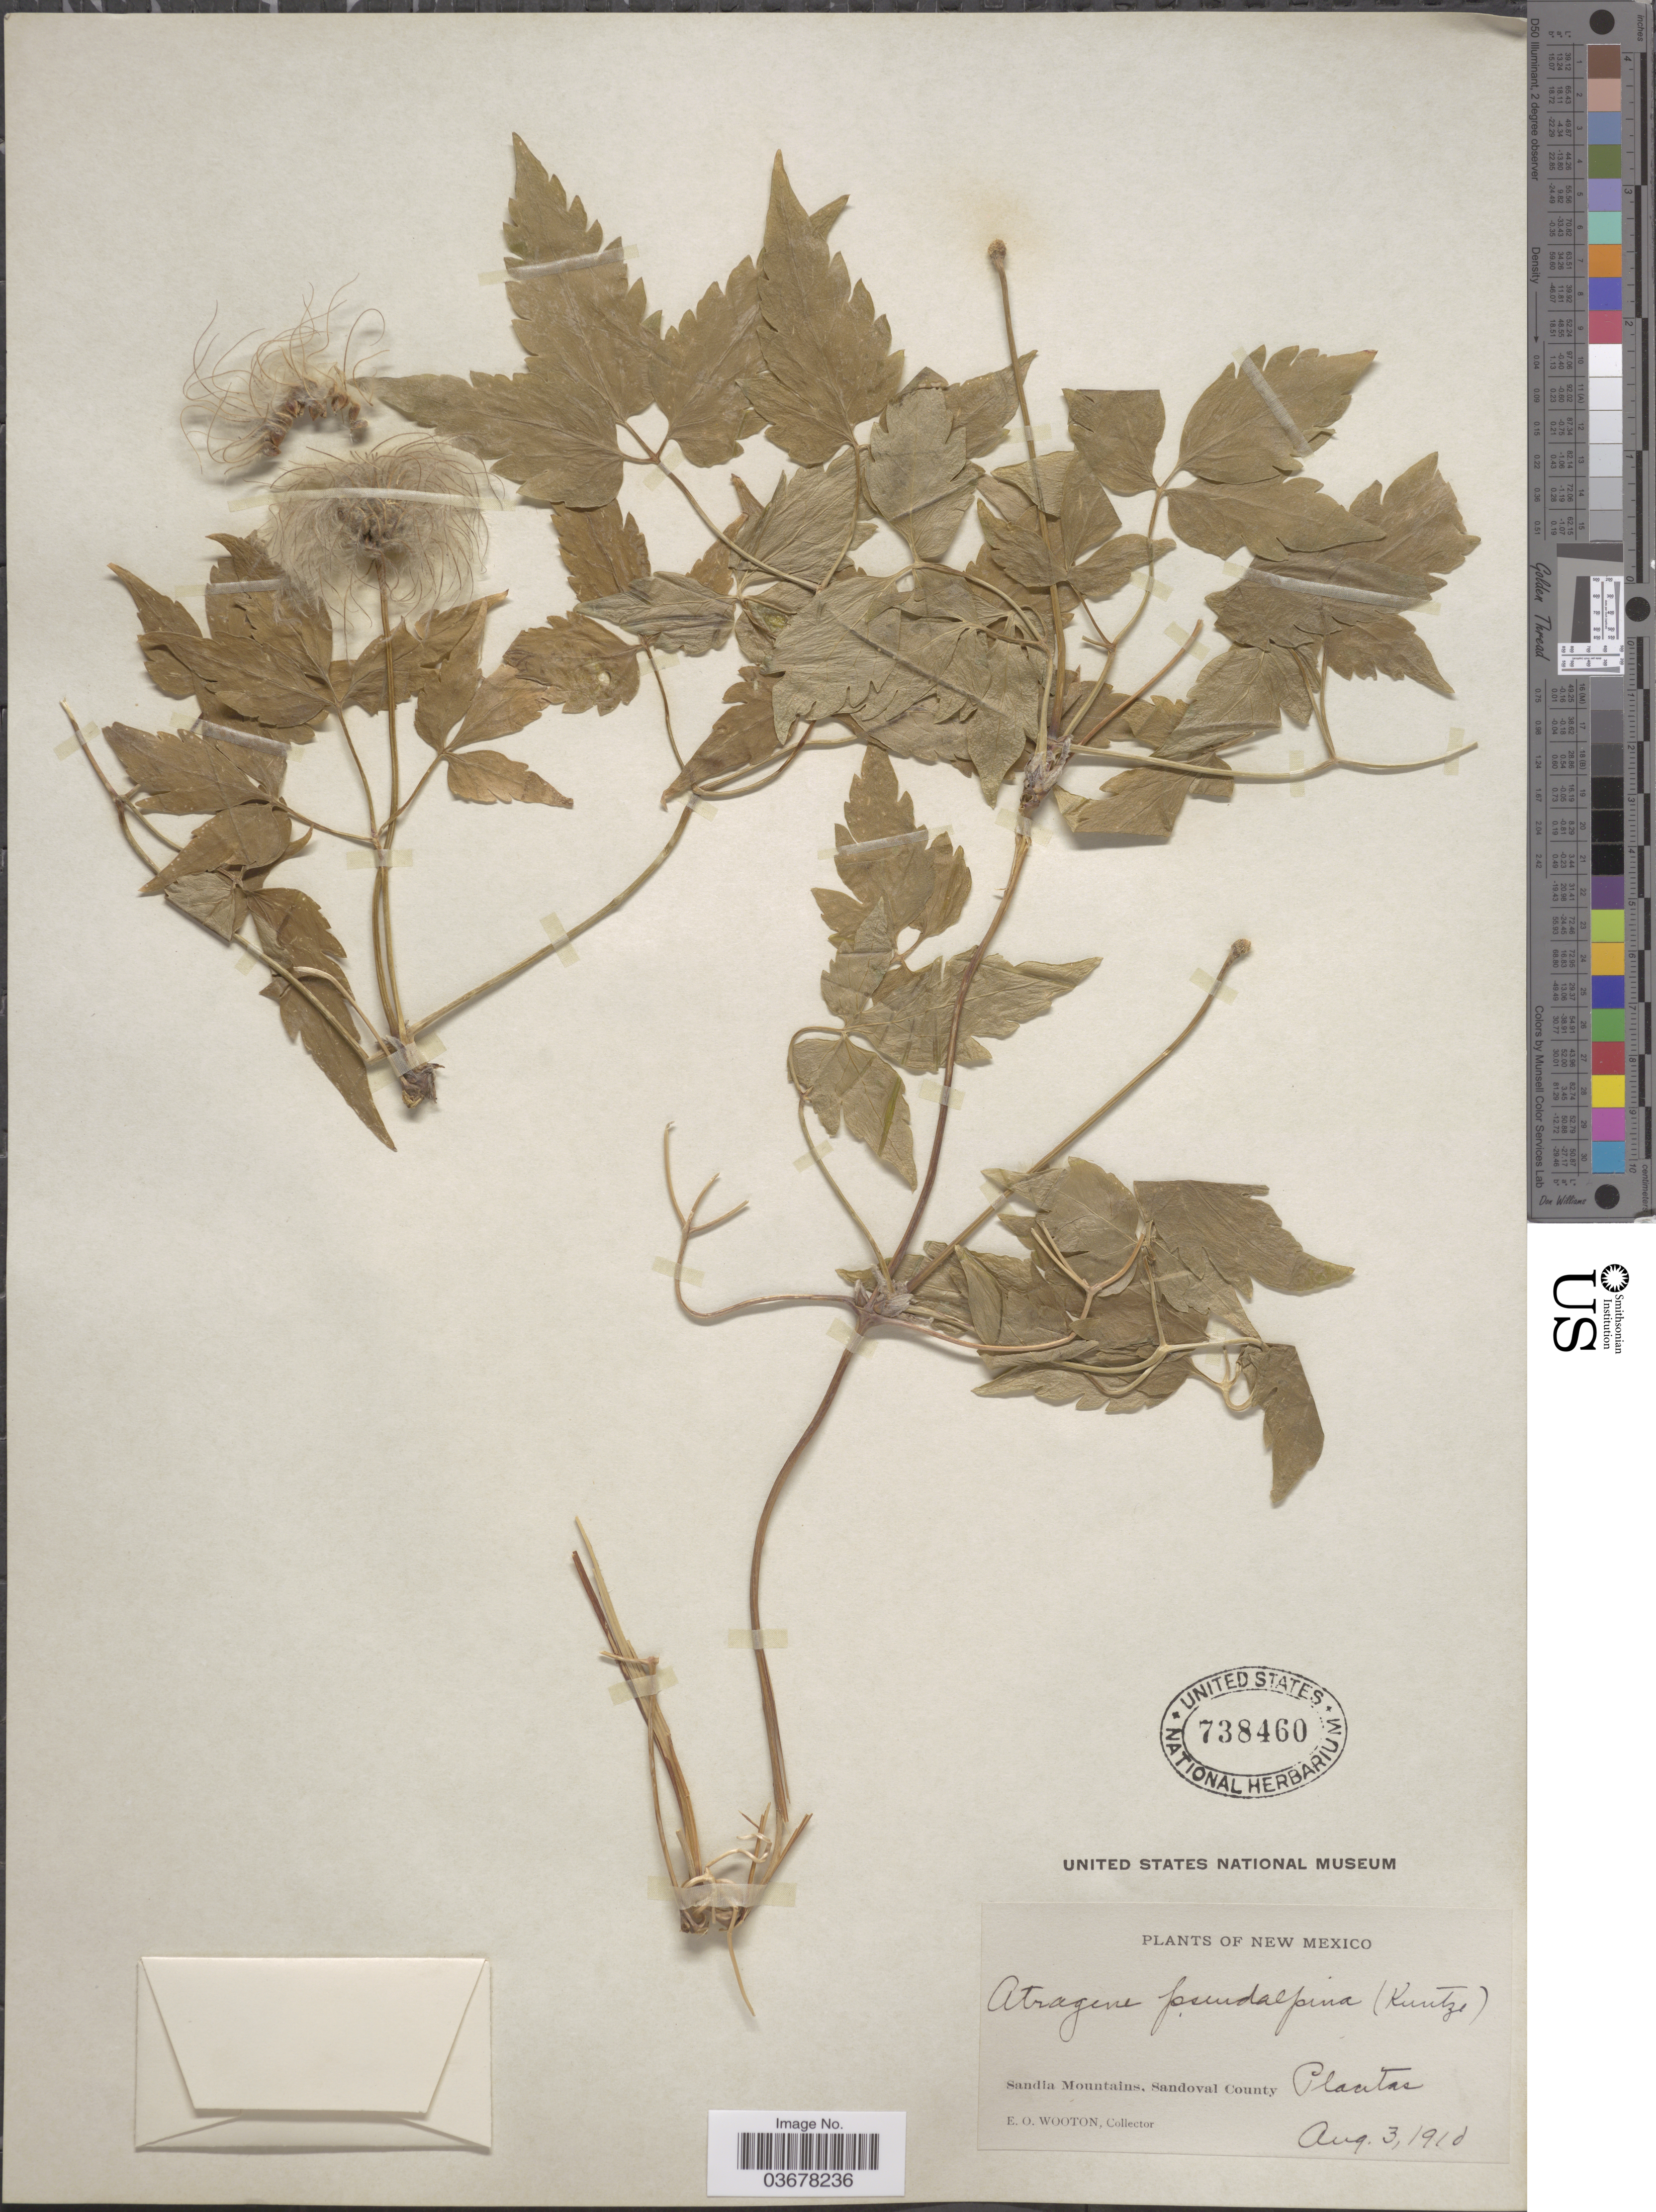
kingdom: Plantae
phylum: Tracheophyta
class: Magnoliopsida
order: Ranunculales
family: Ranunculaceae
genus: Clematis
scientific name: Clematis columbiana var. columbiana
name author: (Nutt.) Torr. & A. Gray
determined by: Strong, M. T., (US), Smithsonian Institution - National Museum of Natural History (UNITED STATES)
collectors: E. O. Wooton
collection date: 1910-08-03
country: United States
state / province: New Mexico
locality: Sandia Mountains, Sandoval County. Placitas.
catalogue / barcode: US 738460